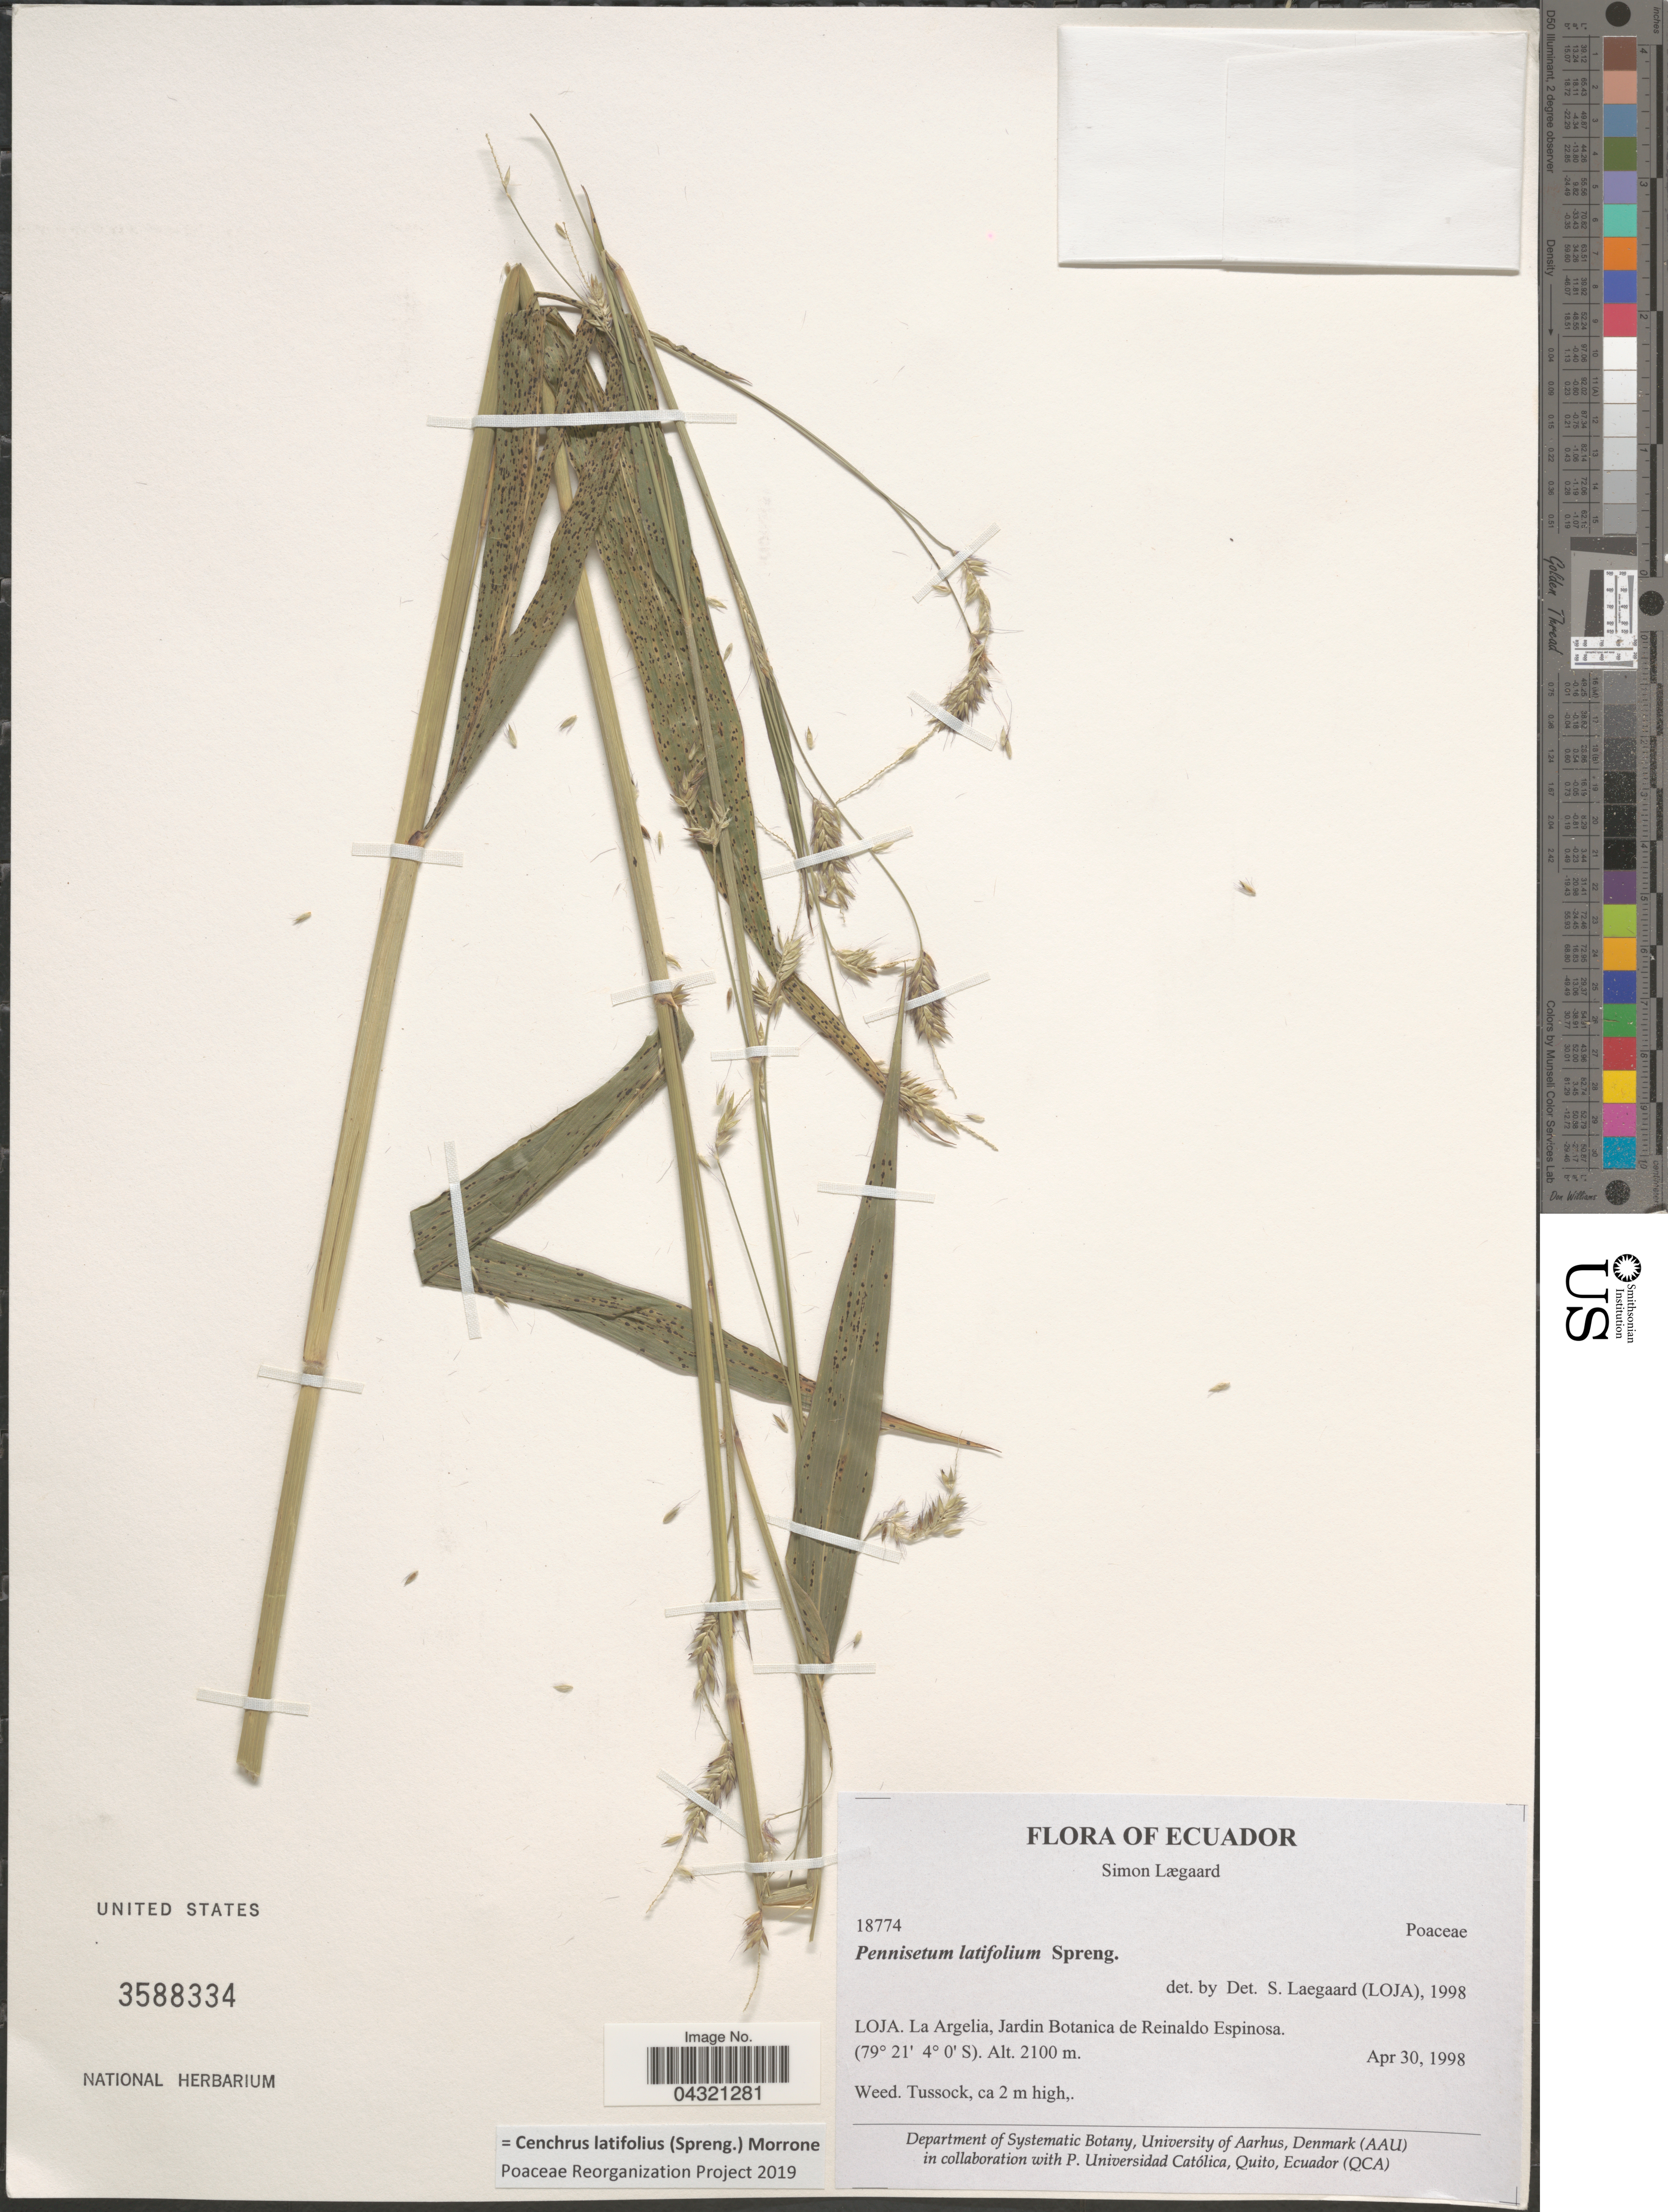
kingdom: Plantae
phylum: Tracheophyta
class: Liliopsida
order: Poales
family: Poaceae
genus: Cenchrus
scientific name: Cenchrus latifolius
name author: (Spreng.) Morrone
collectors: S. Lægaard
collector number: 18774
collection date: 1998-04-30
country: Ecuador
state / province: Loja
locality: La Argelia, Jardin Botanica de Reinaldo Espinosa.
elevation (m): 2100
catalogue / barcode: US 3588334